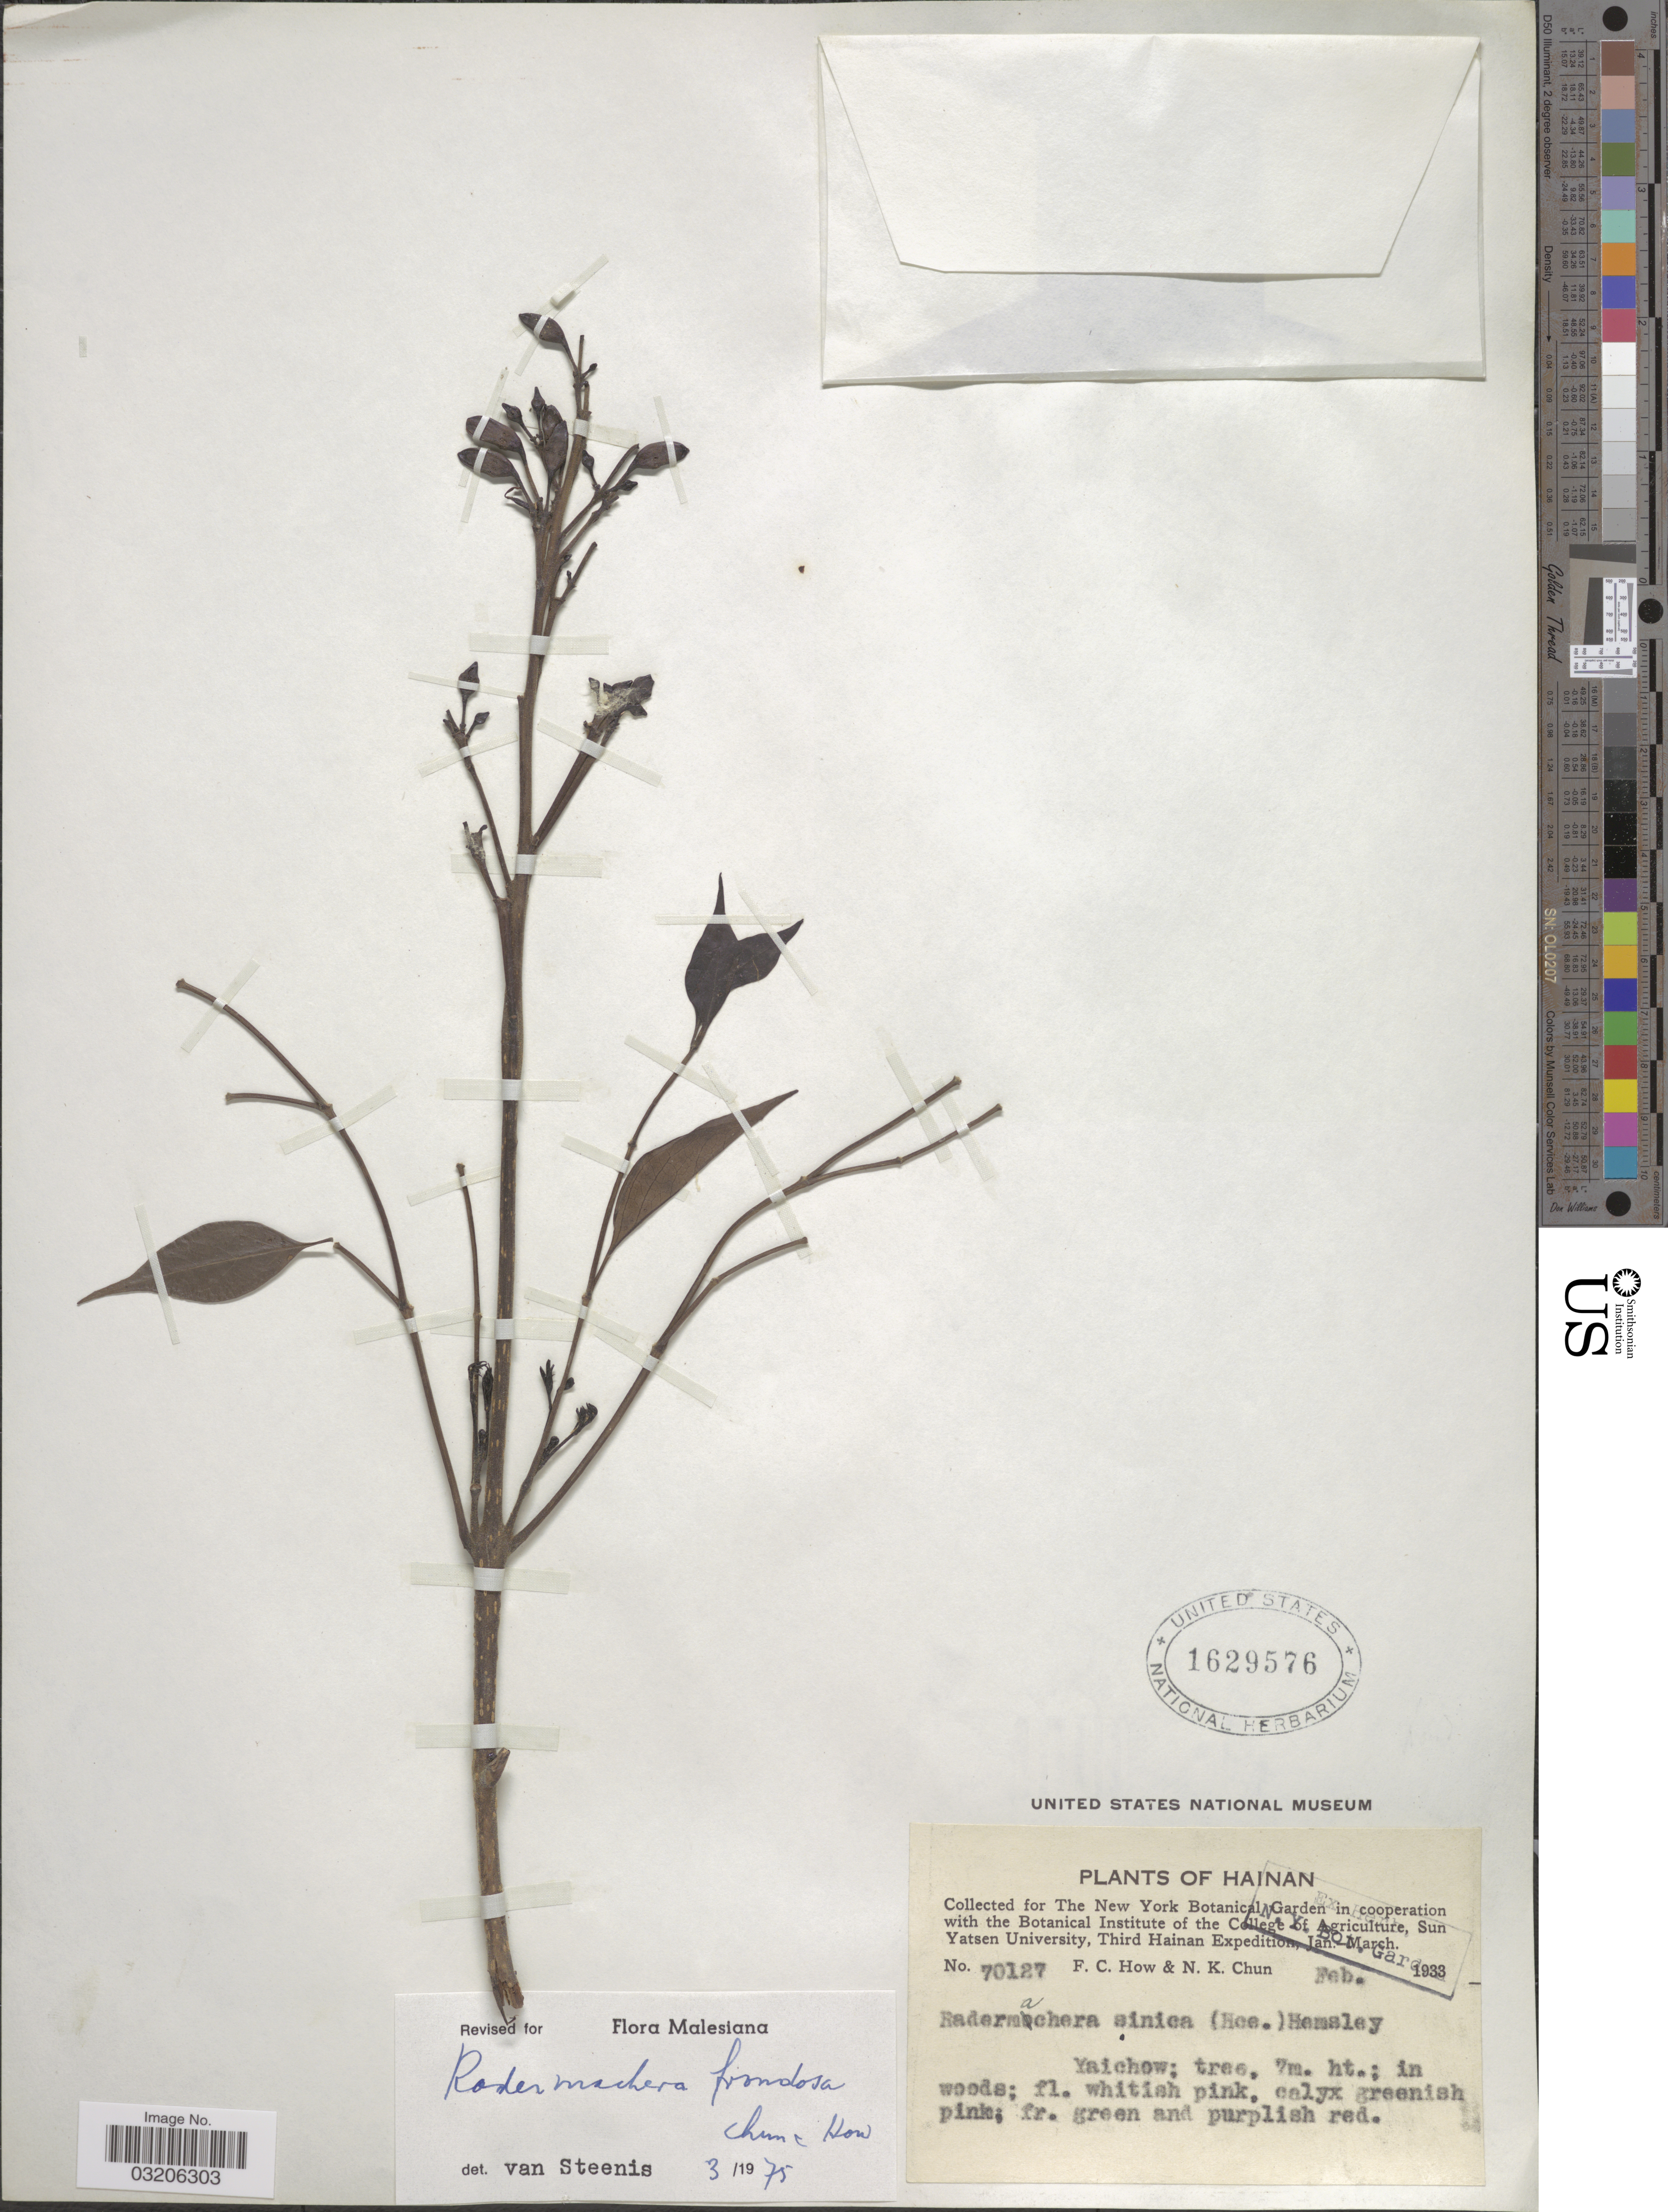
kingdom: Plantae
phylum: Tracheophyta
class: Magnoliopsida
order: Lamiales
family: Bignoniaceae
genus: Radermachera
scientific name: Radermachera frondosa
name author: Chun & F.C. How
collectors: F. C. How & N. K. Chun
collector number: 70127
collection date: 1933-02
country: China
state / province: Hainan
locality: Yaichow.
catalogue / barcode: US 1629576